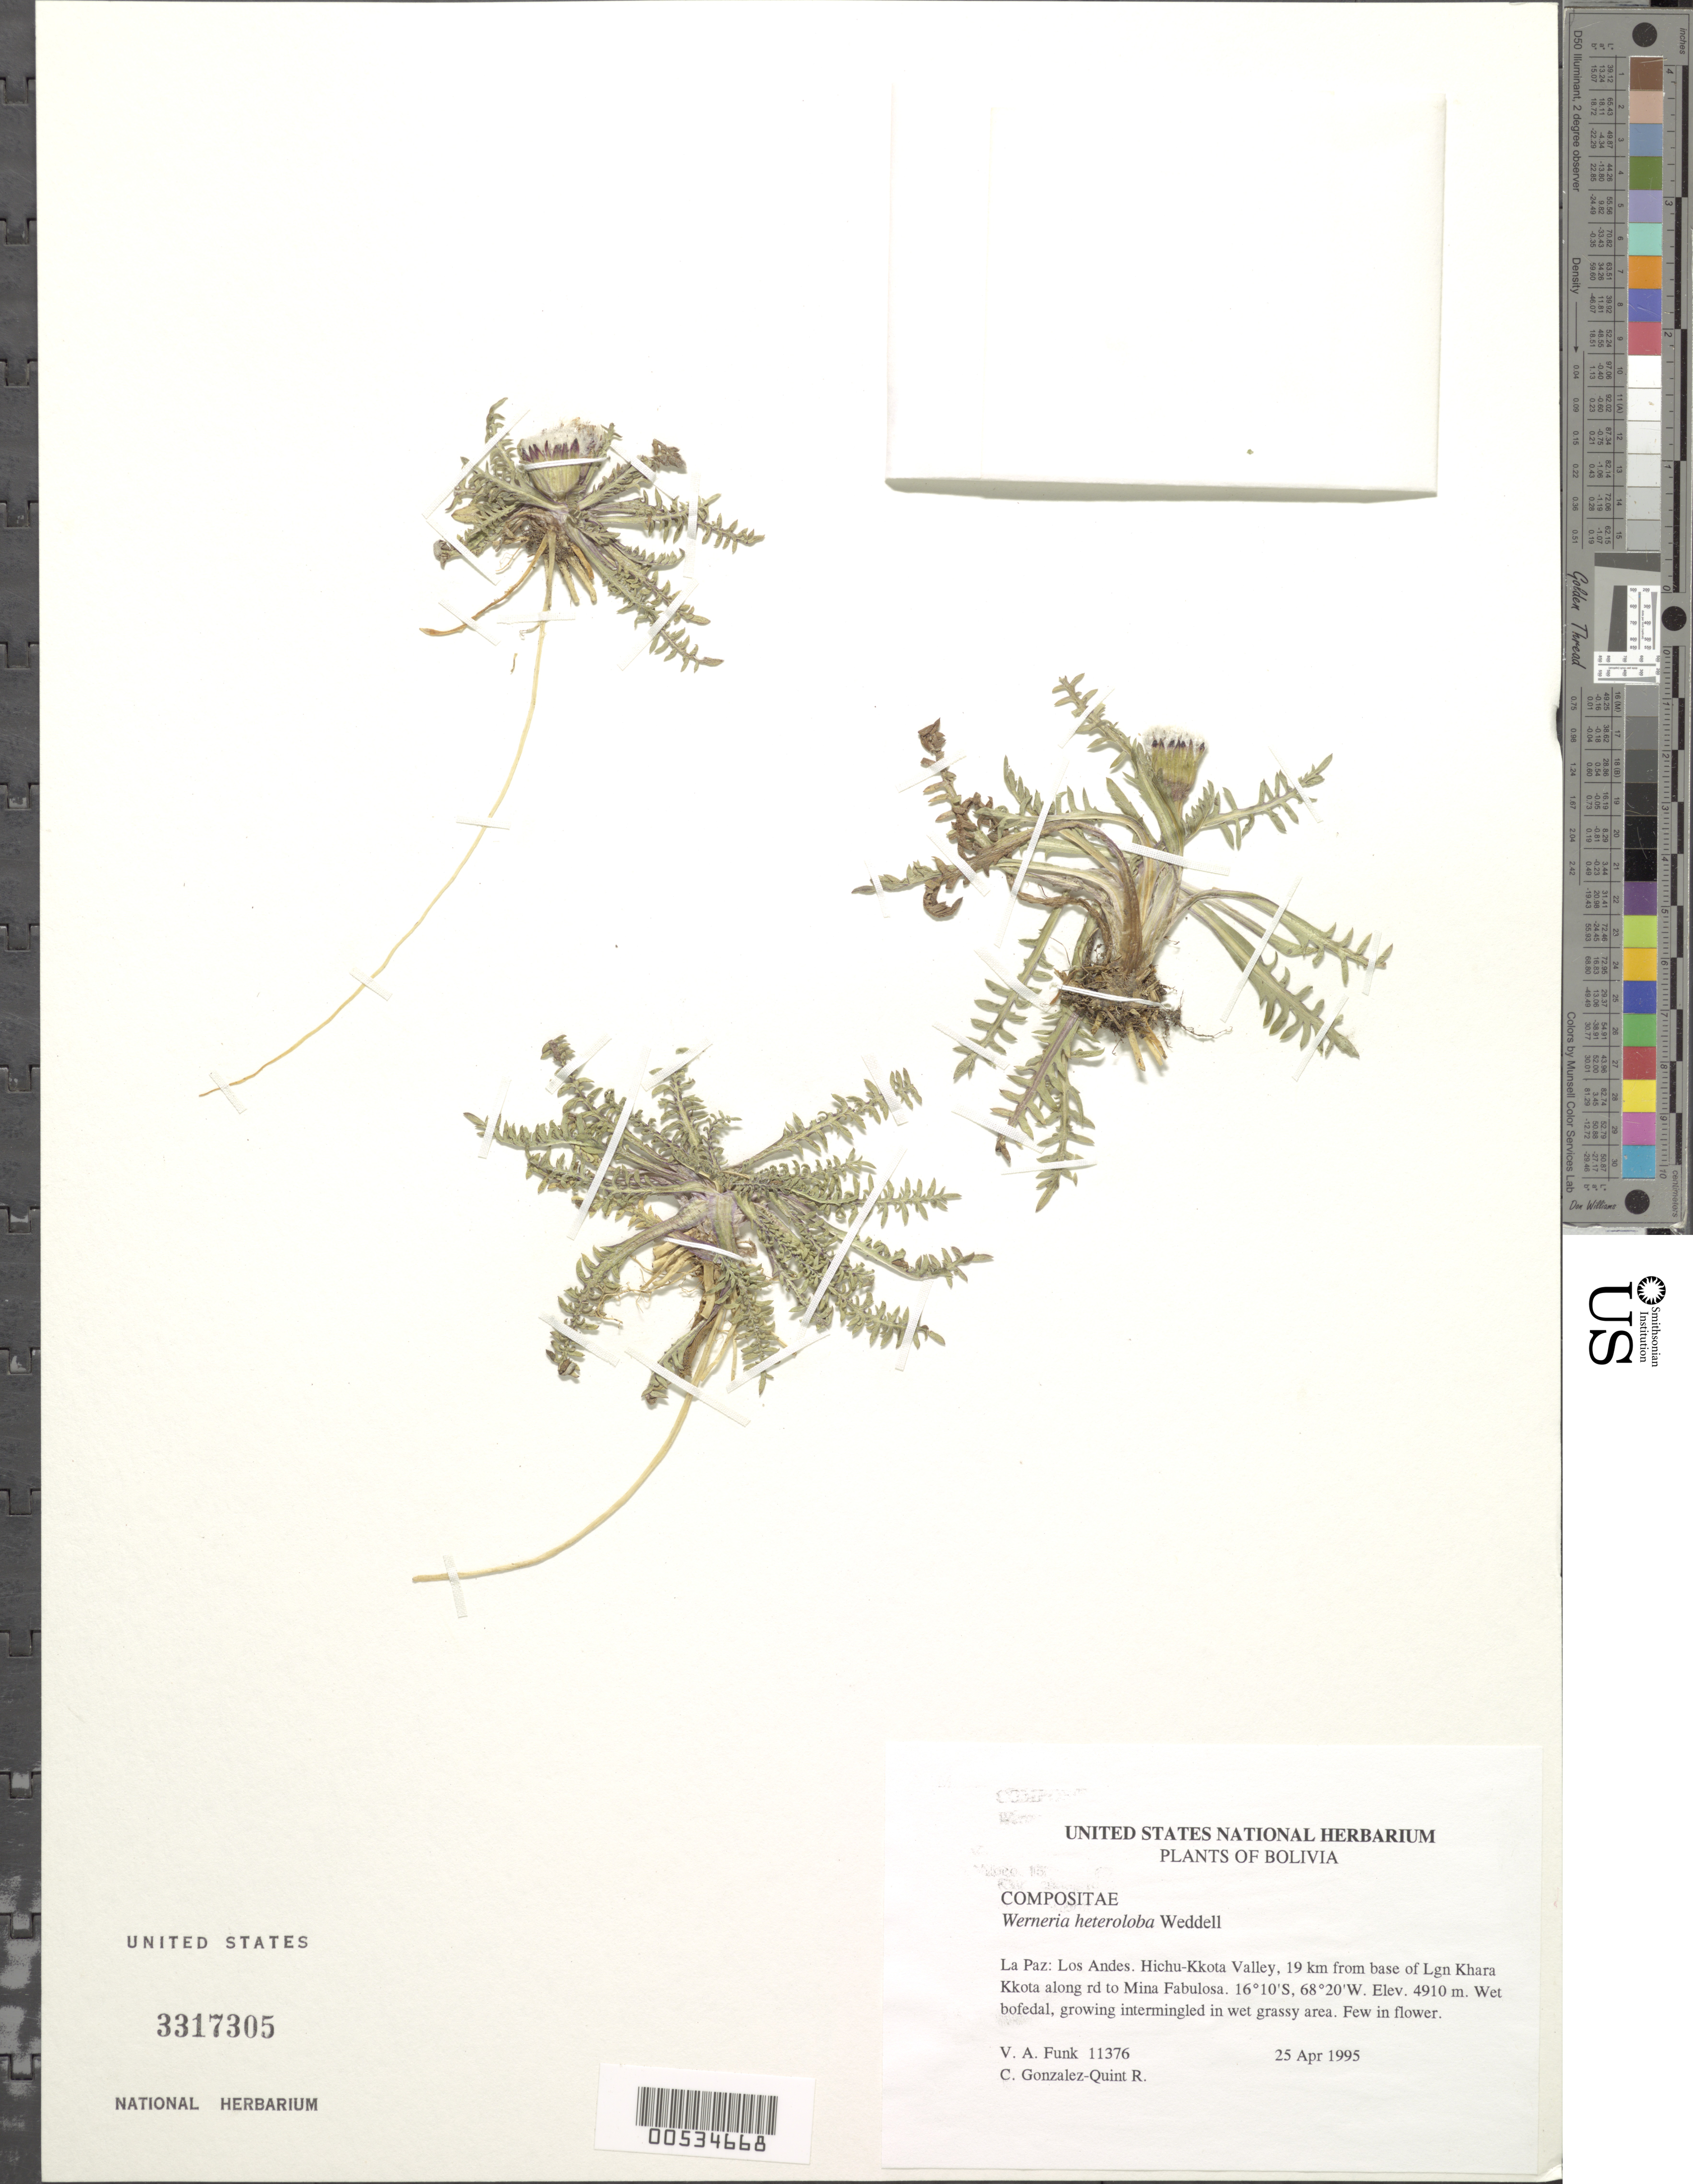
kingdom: Plantae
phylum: Tracheophyta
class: Magnoliopsida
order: Asterales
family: Asteraceae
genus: Werneria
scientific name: Werneria pinnatifida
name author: Remy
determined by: Calvo, Joel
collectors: V. Funk & C. González-Quint R.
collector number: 11376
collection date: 1995-04-25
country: Bolivia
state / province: La Paz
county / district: Los Andes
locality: Hichu-Kkota Valley, 19 km from base of Lgn Khara Kkota along rd to Mina Fabulosa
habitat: Wet bofedal, growing intermingled in wet grassy area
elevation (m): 4910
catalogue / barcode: US 3317305